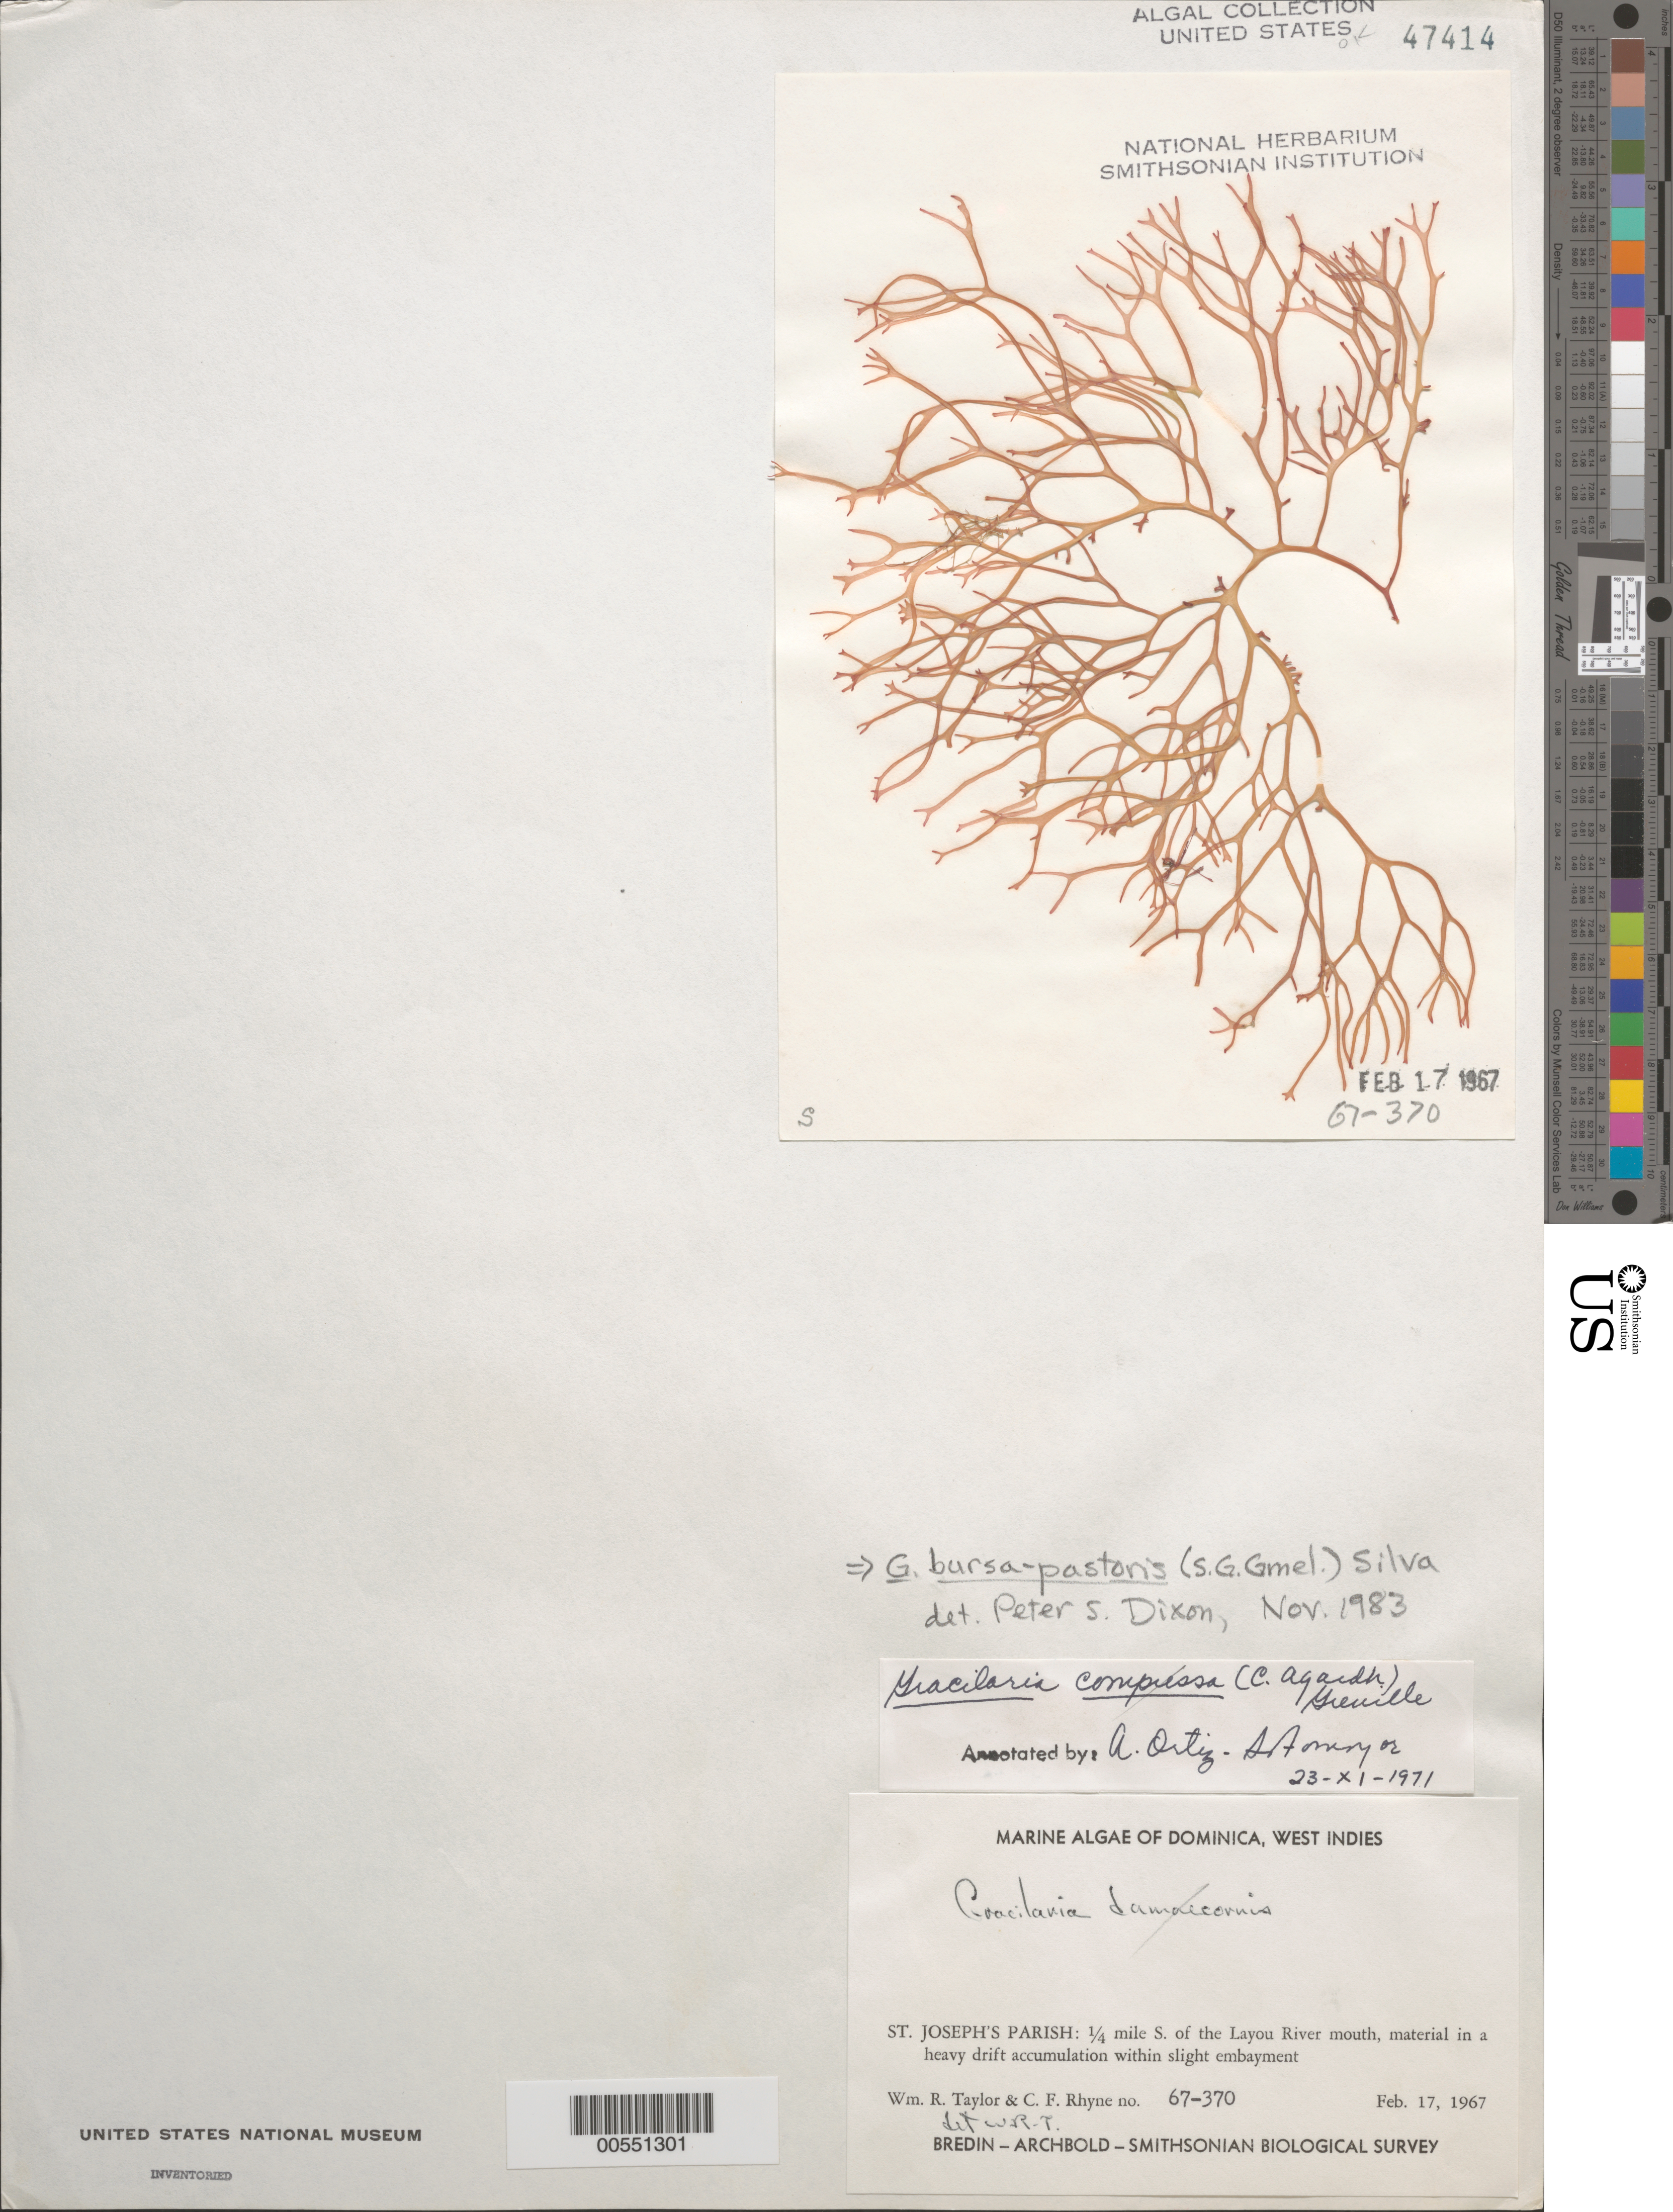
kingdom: Plantae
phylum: Rhodophyta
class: Florideophyceae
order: Gracilariales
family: Gracilariaceae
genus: Gracilaria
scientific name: Gracilaria bursa-pastoris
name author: (S.G. Gmel.) P.C. Silva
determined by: Farnham, W. F.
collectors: W. R. Taylor & C. Rhyne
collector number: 67-370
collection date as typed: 17 Feb 1967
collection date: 1967-02-17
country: Dominica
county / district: St. Joseph's Parish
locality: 0.25 mile south of Layou River mouth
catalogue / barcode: US 47414